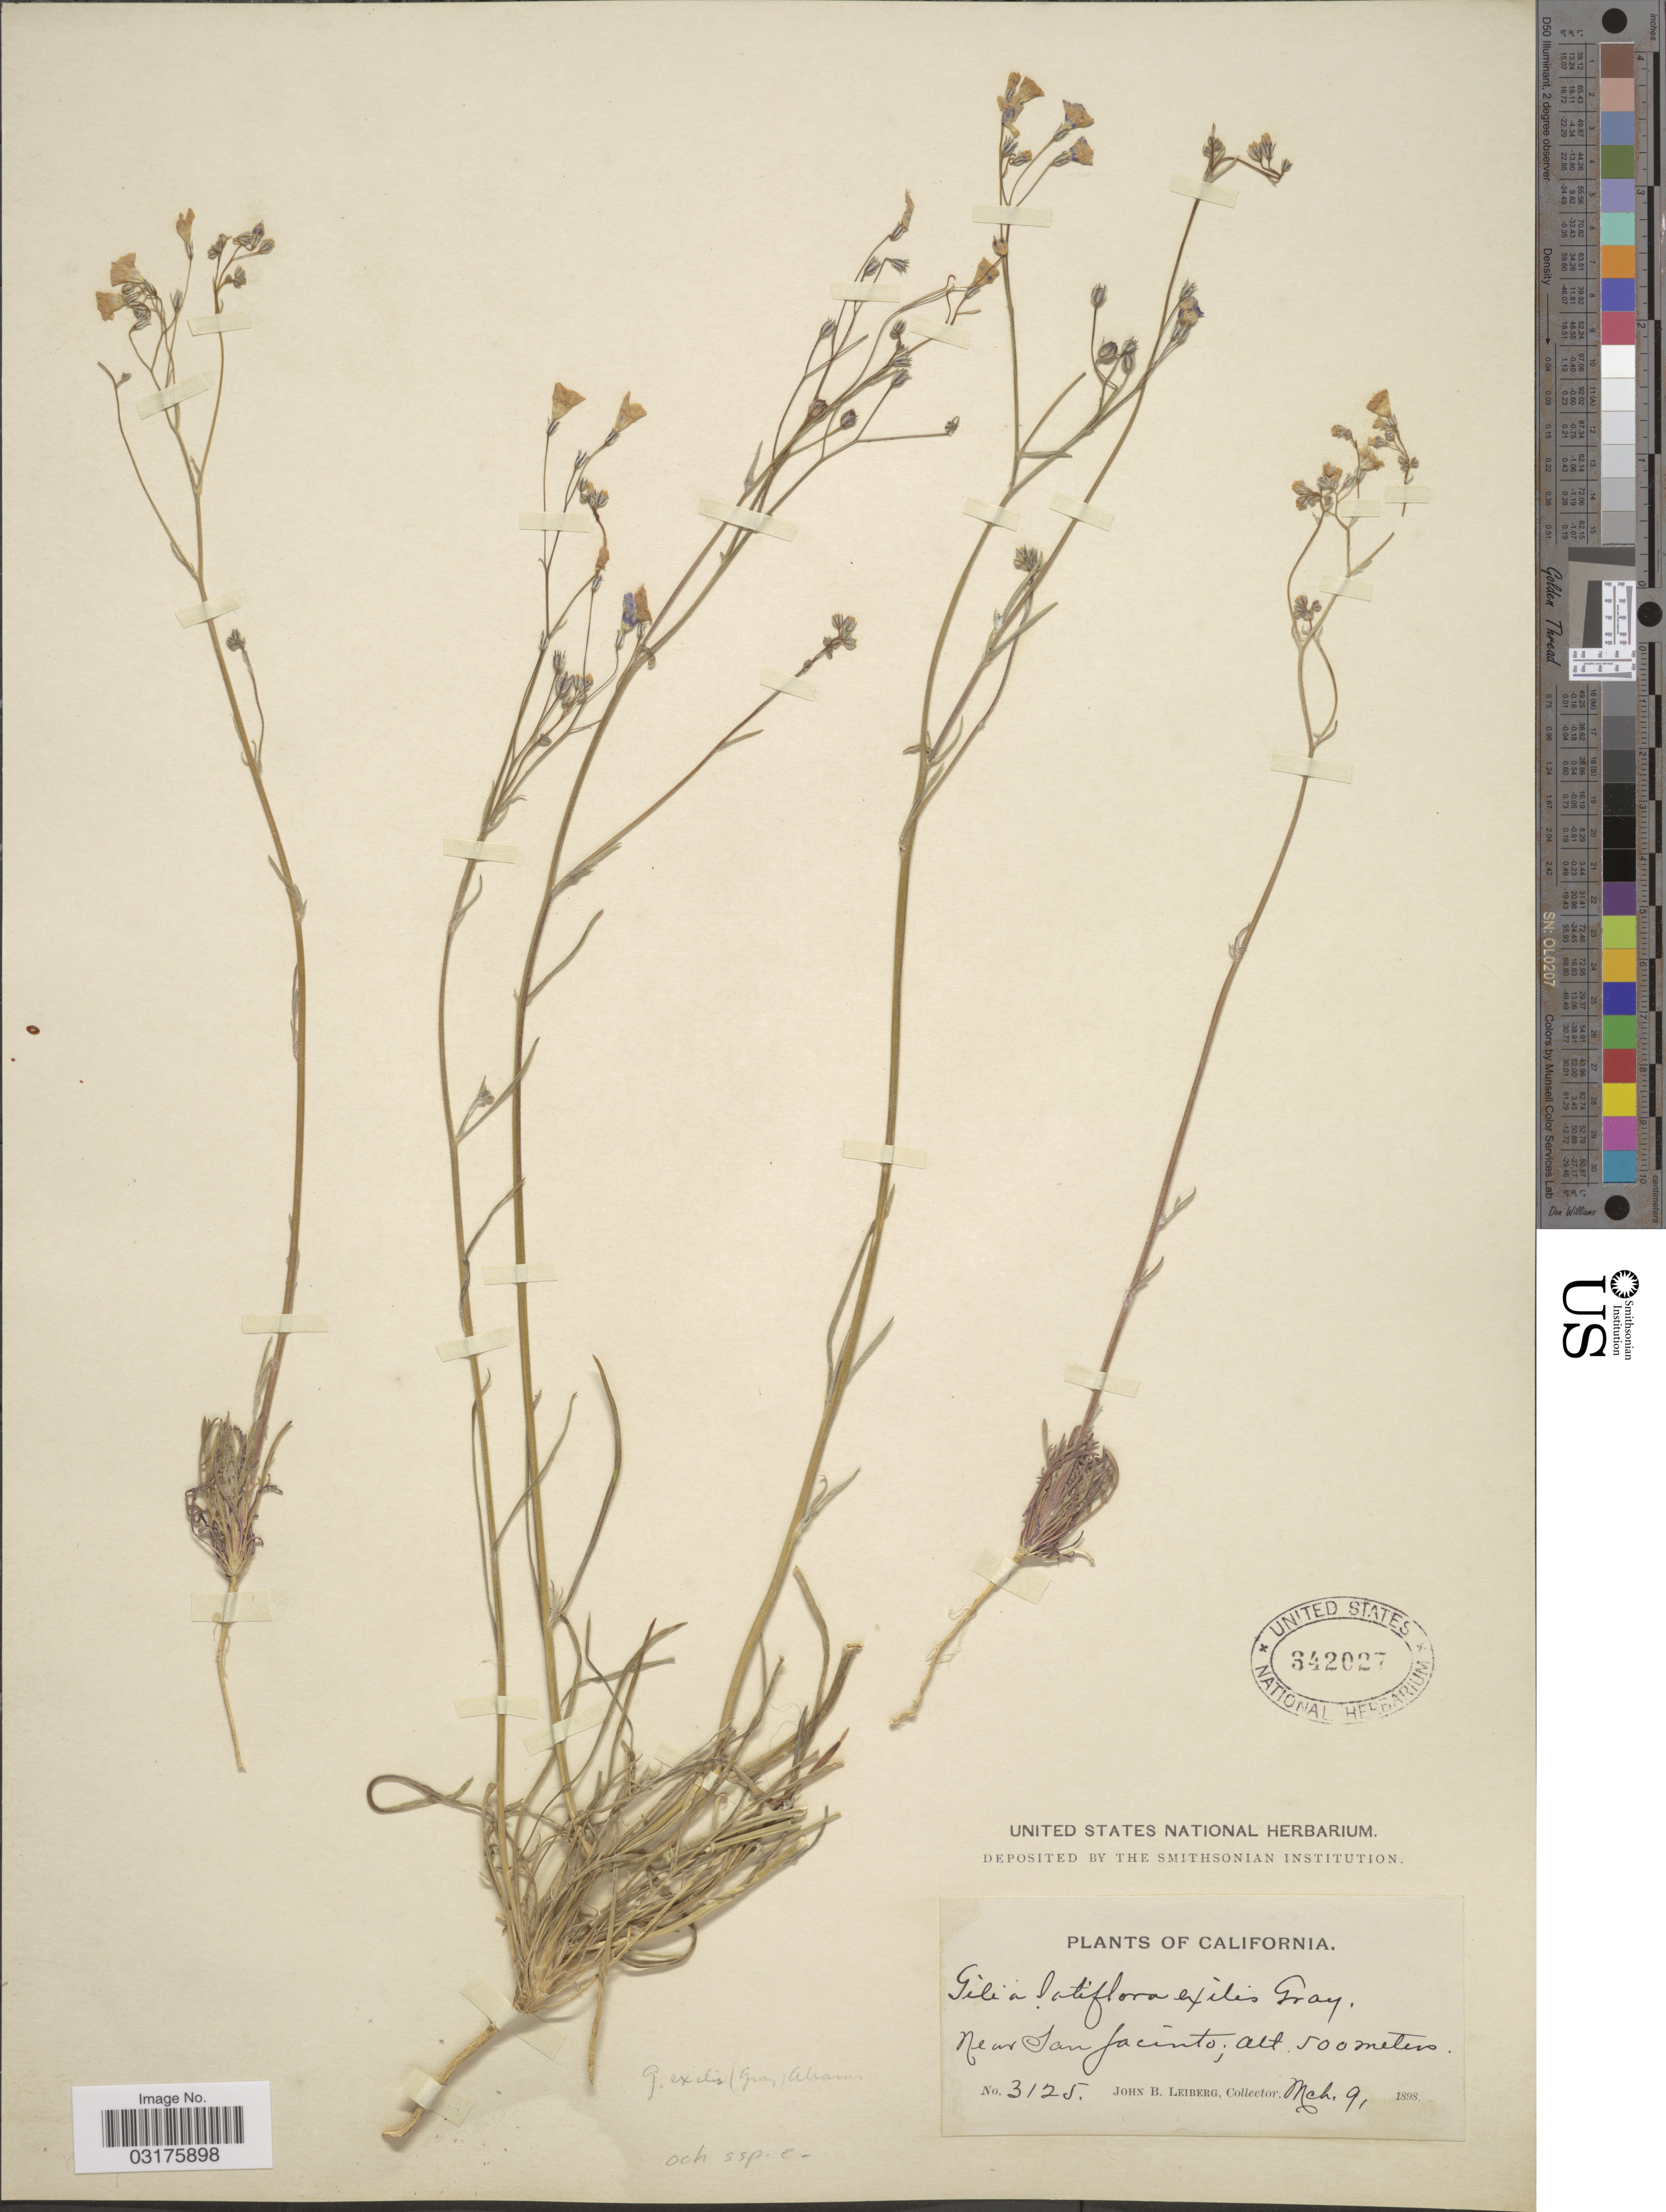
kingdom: Plantae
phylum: Tracheophyta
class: Magnoliopsida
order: Ericales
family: Polemoniaceae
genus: Gilia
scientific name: Gilia ochroleuca subsp. exilis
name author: M.E. Jones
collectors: J. B. Leiberg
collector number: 3125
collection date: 1898-03-09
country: United States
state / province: California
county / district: Riverside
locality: Near San Jacinto.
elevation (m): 500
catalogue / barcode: US 342027